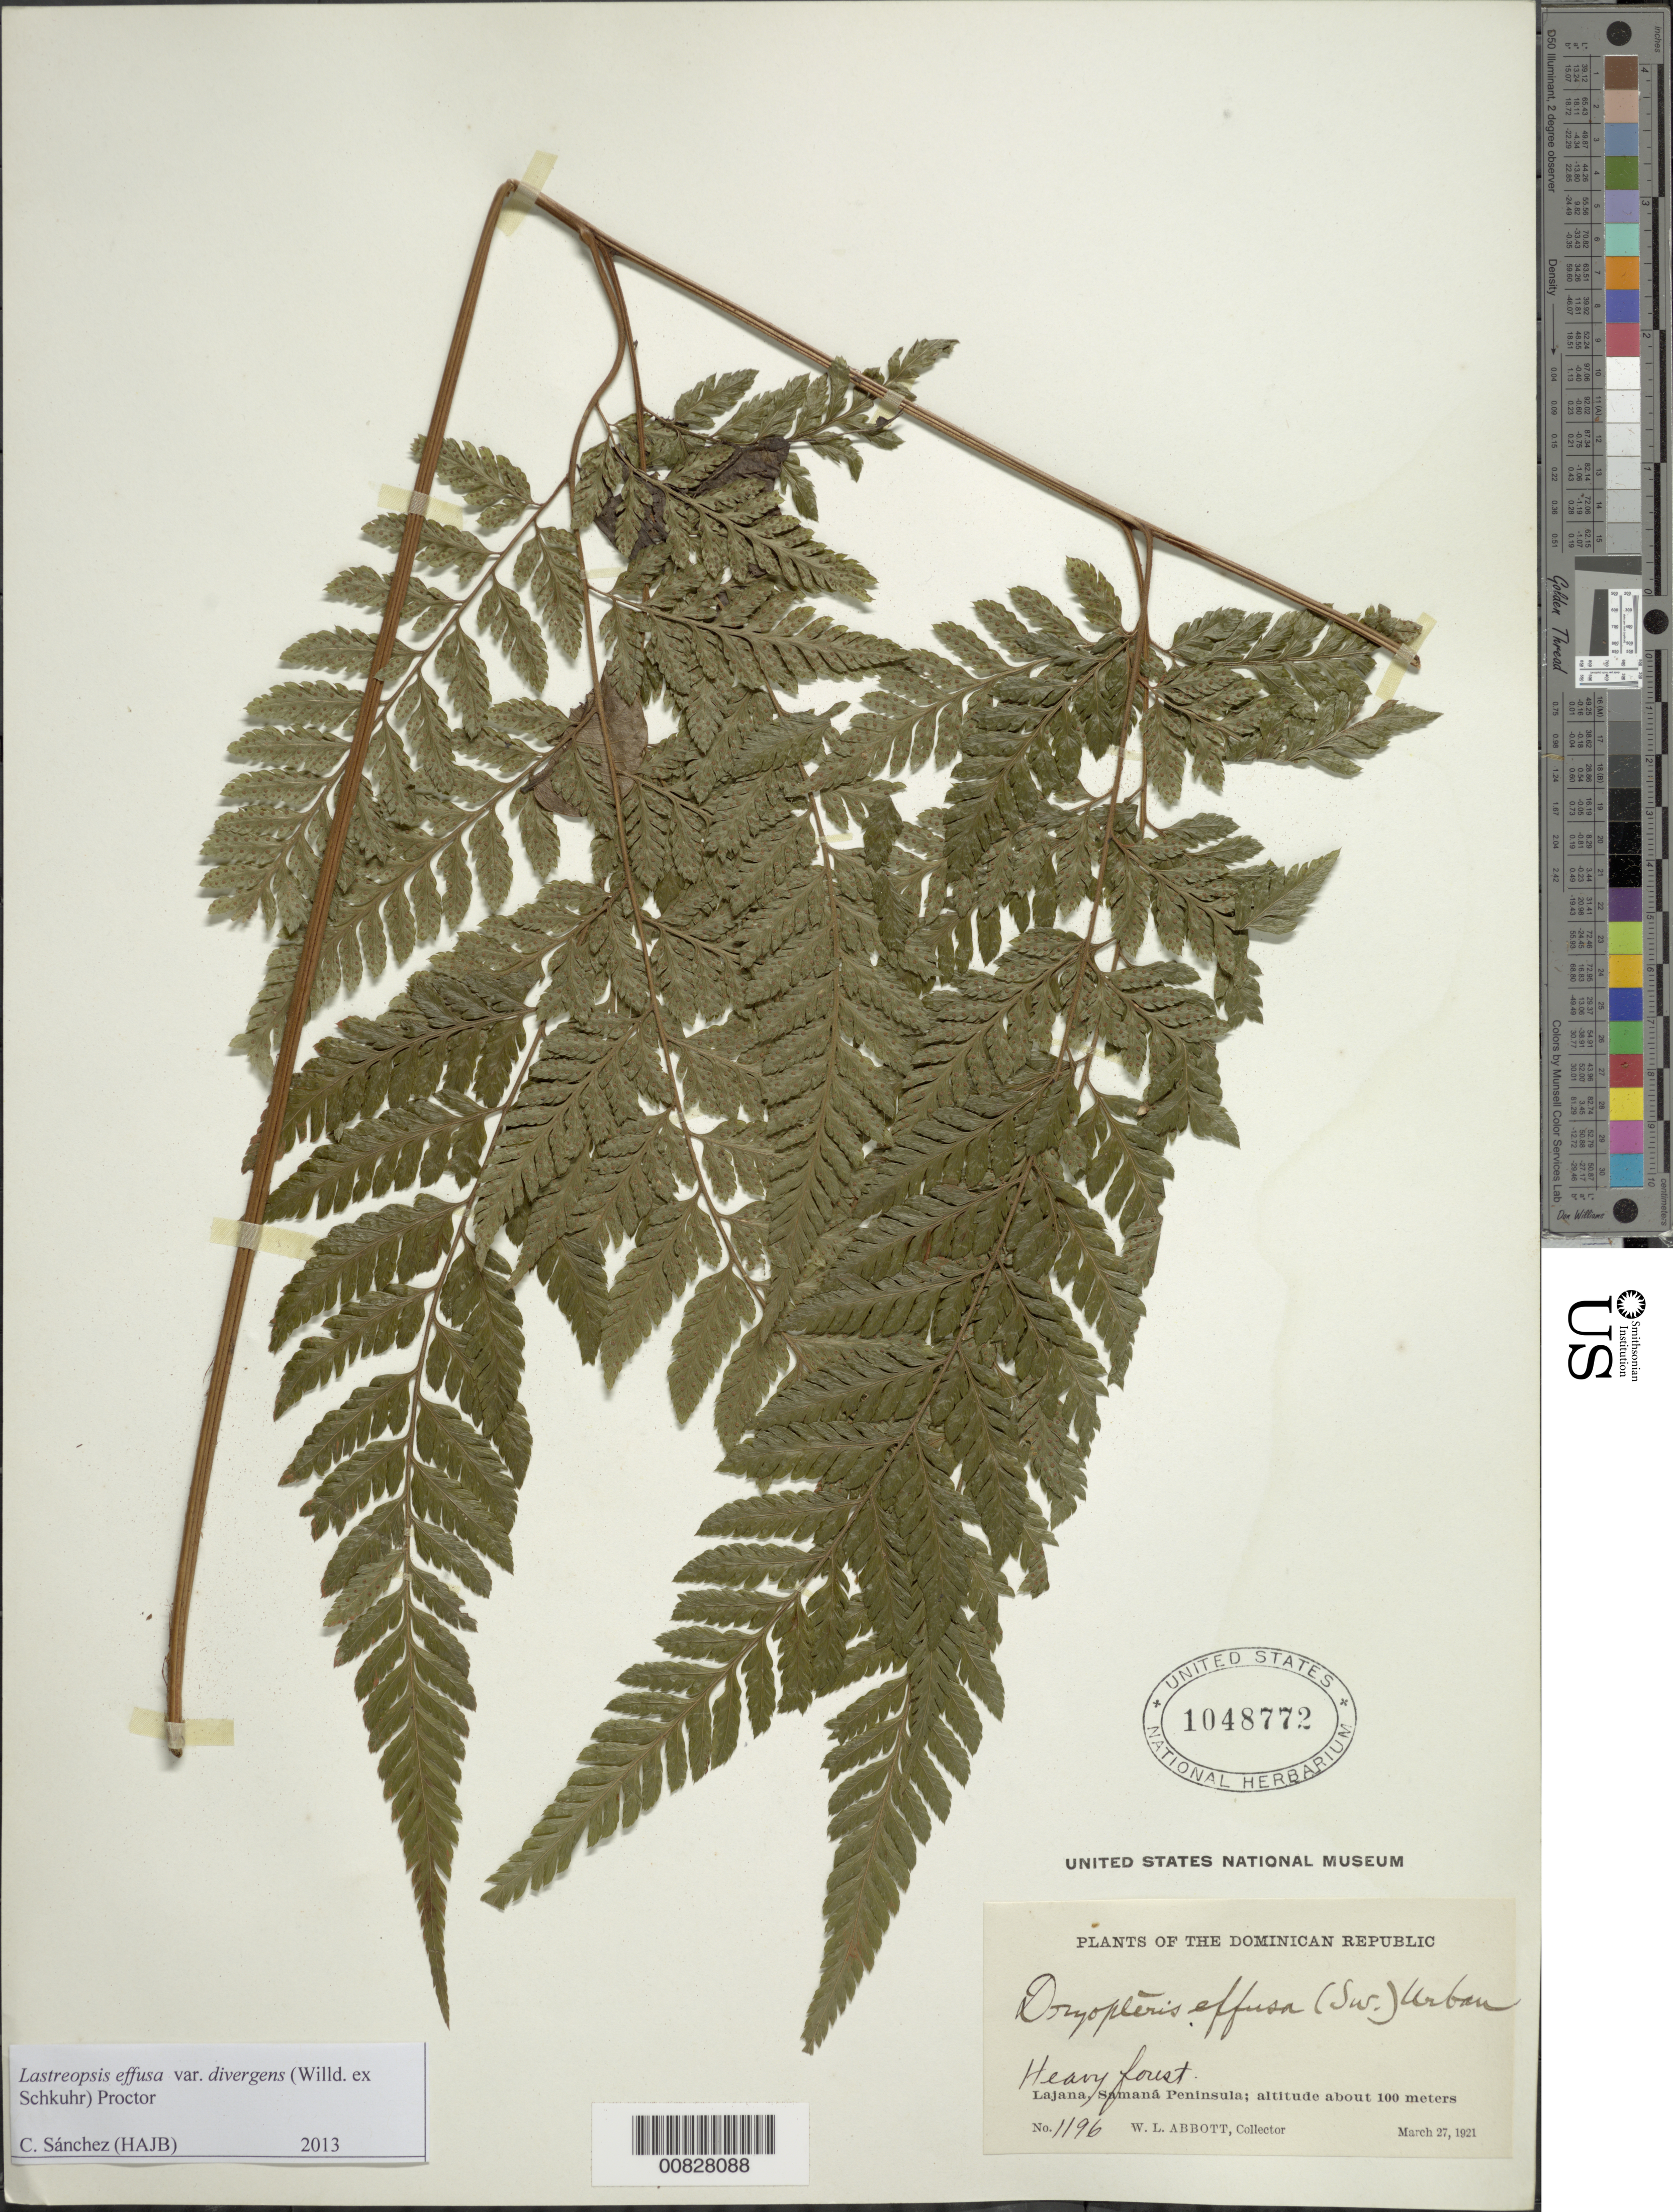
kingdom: Plantae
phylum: Tracheophyta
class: Polypodiopsida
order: Polypodiales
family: Dryopteridaceae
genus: Parapolystichum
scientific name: Parapolystichum effusum var. effusum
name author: (Sw.) Ching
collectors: W. L. Abbott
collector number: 1196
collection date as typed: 27 Mar 1921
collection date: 1921-03-27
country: Dominican Republic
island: Hispaniola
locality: Laguna, Samaná Peninsula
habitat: Heavy forest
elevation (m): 100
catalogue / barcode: US 1048772